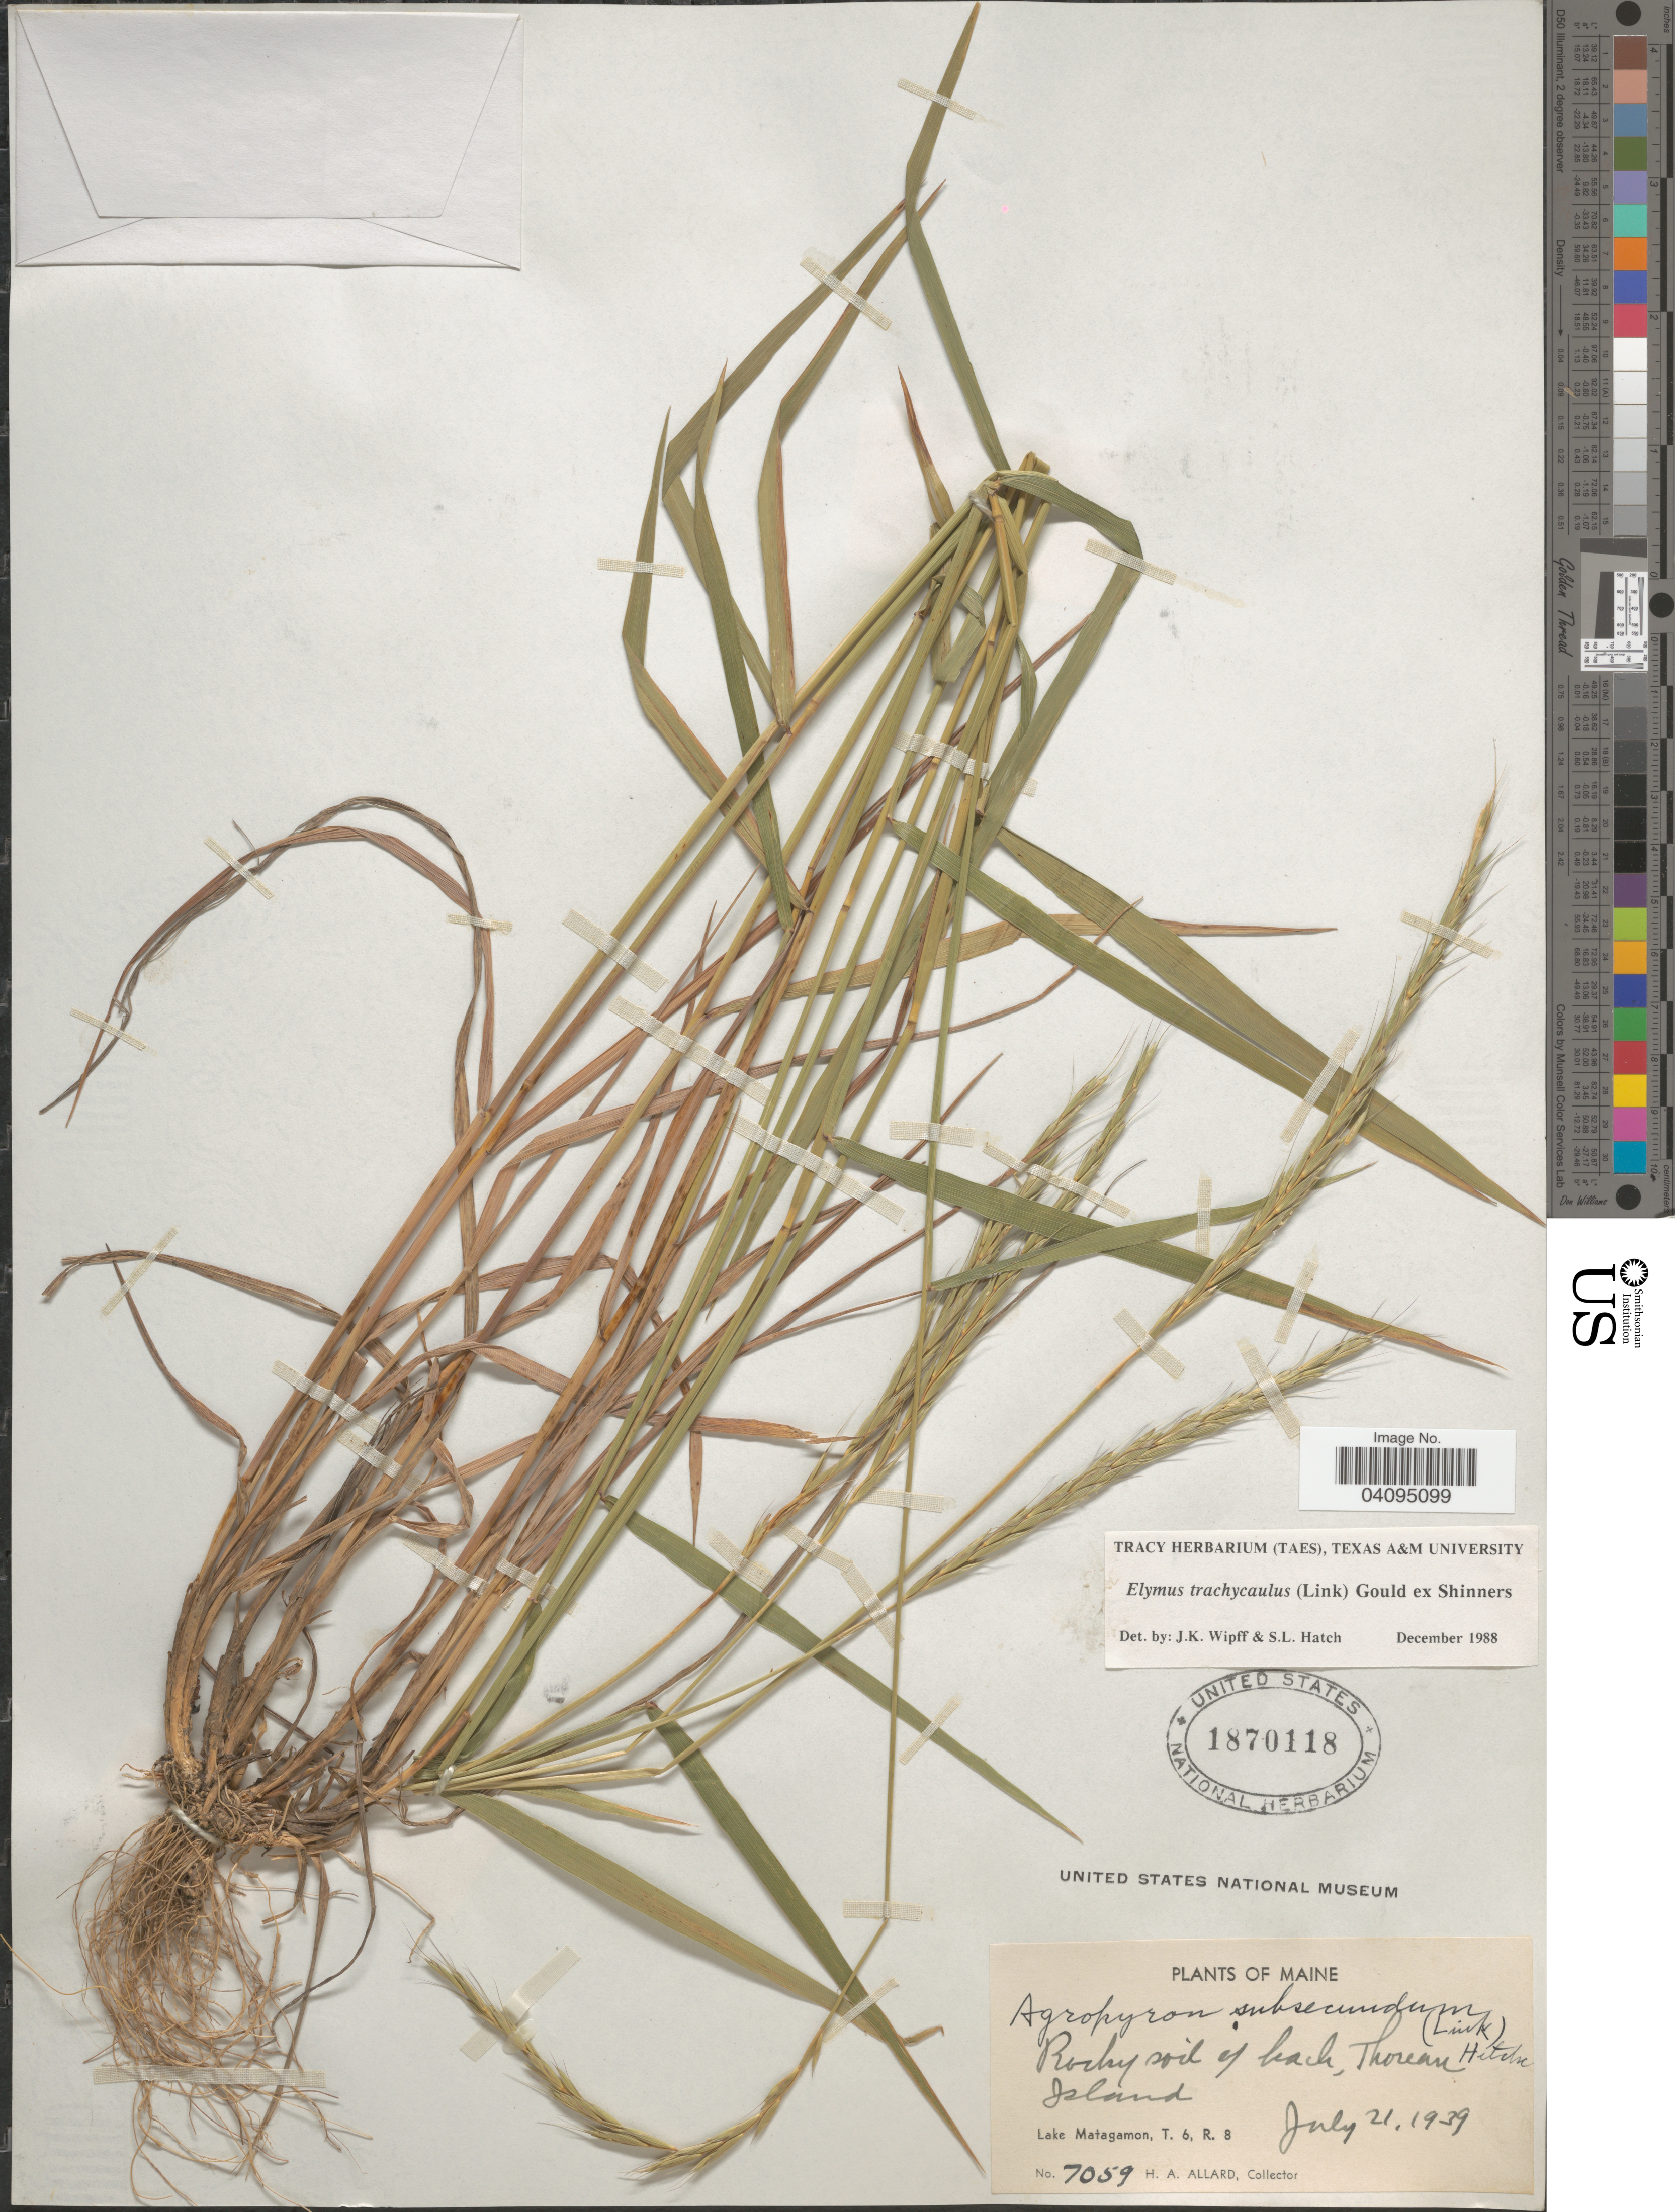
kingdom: Plantae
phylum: Tracheophyta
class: Liliopsida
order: Poales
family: Poaceae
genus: Elymus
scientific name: Elymus trachycaulus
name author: (Link) Gould ex Shinners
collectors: H. A. Allard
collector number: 7059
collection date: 1939-07-21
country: United States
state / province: Maine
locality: Rocky soil of beach, Thoreau Island. Lake Matagamon, T. 6, R. 8.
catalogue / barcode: US 1870118